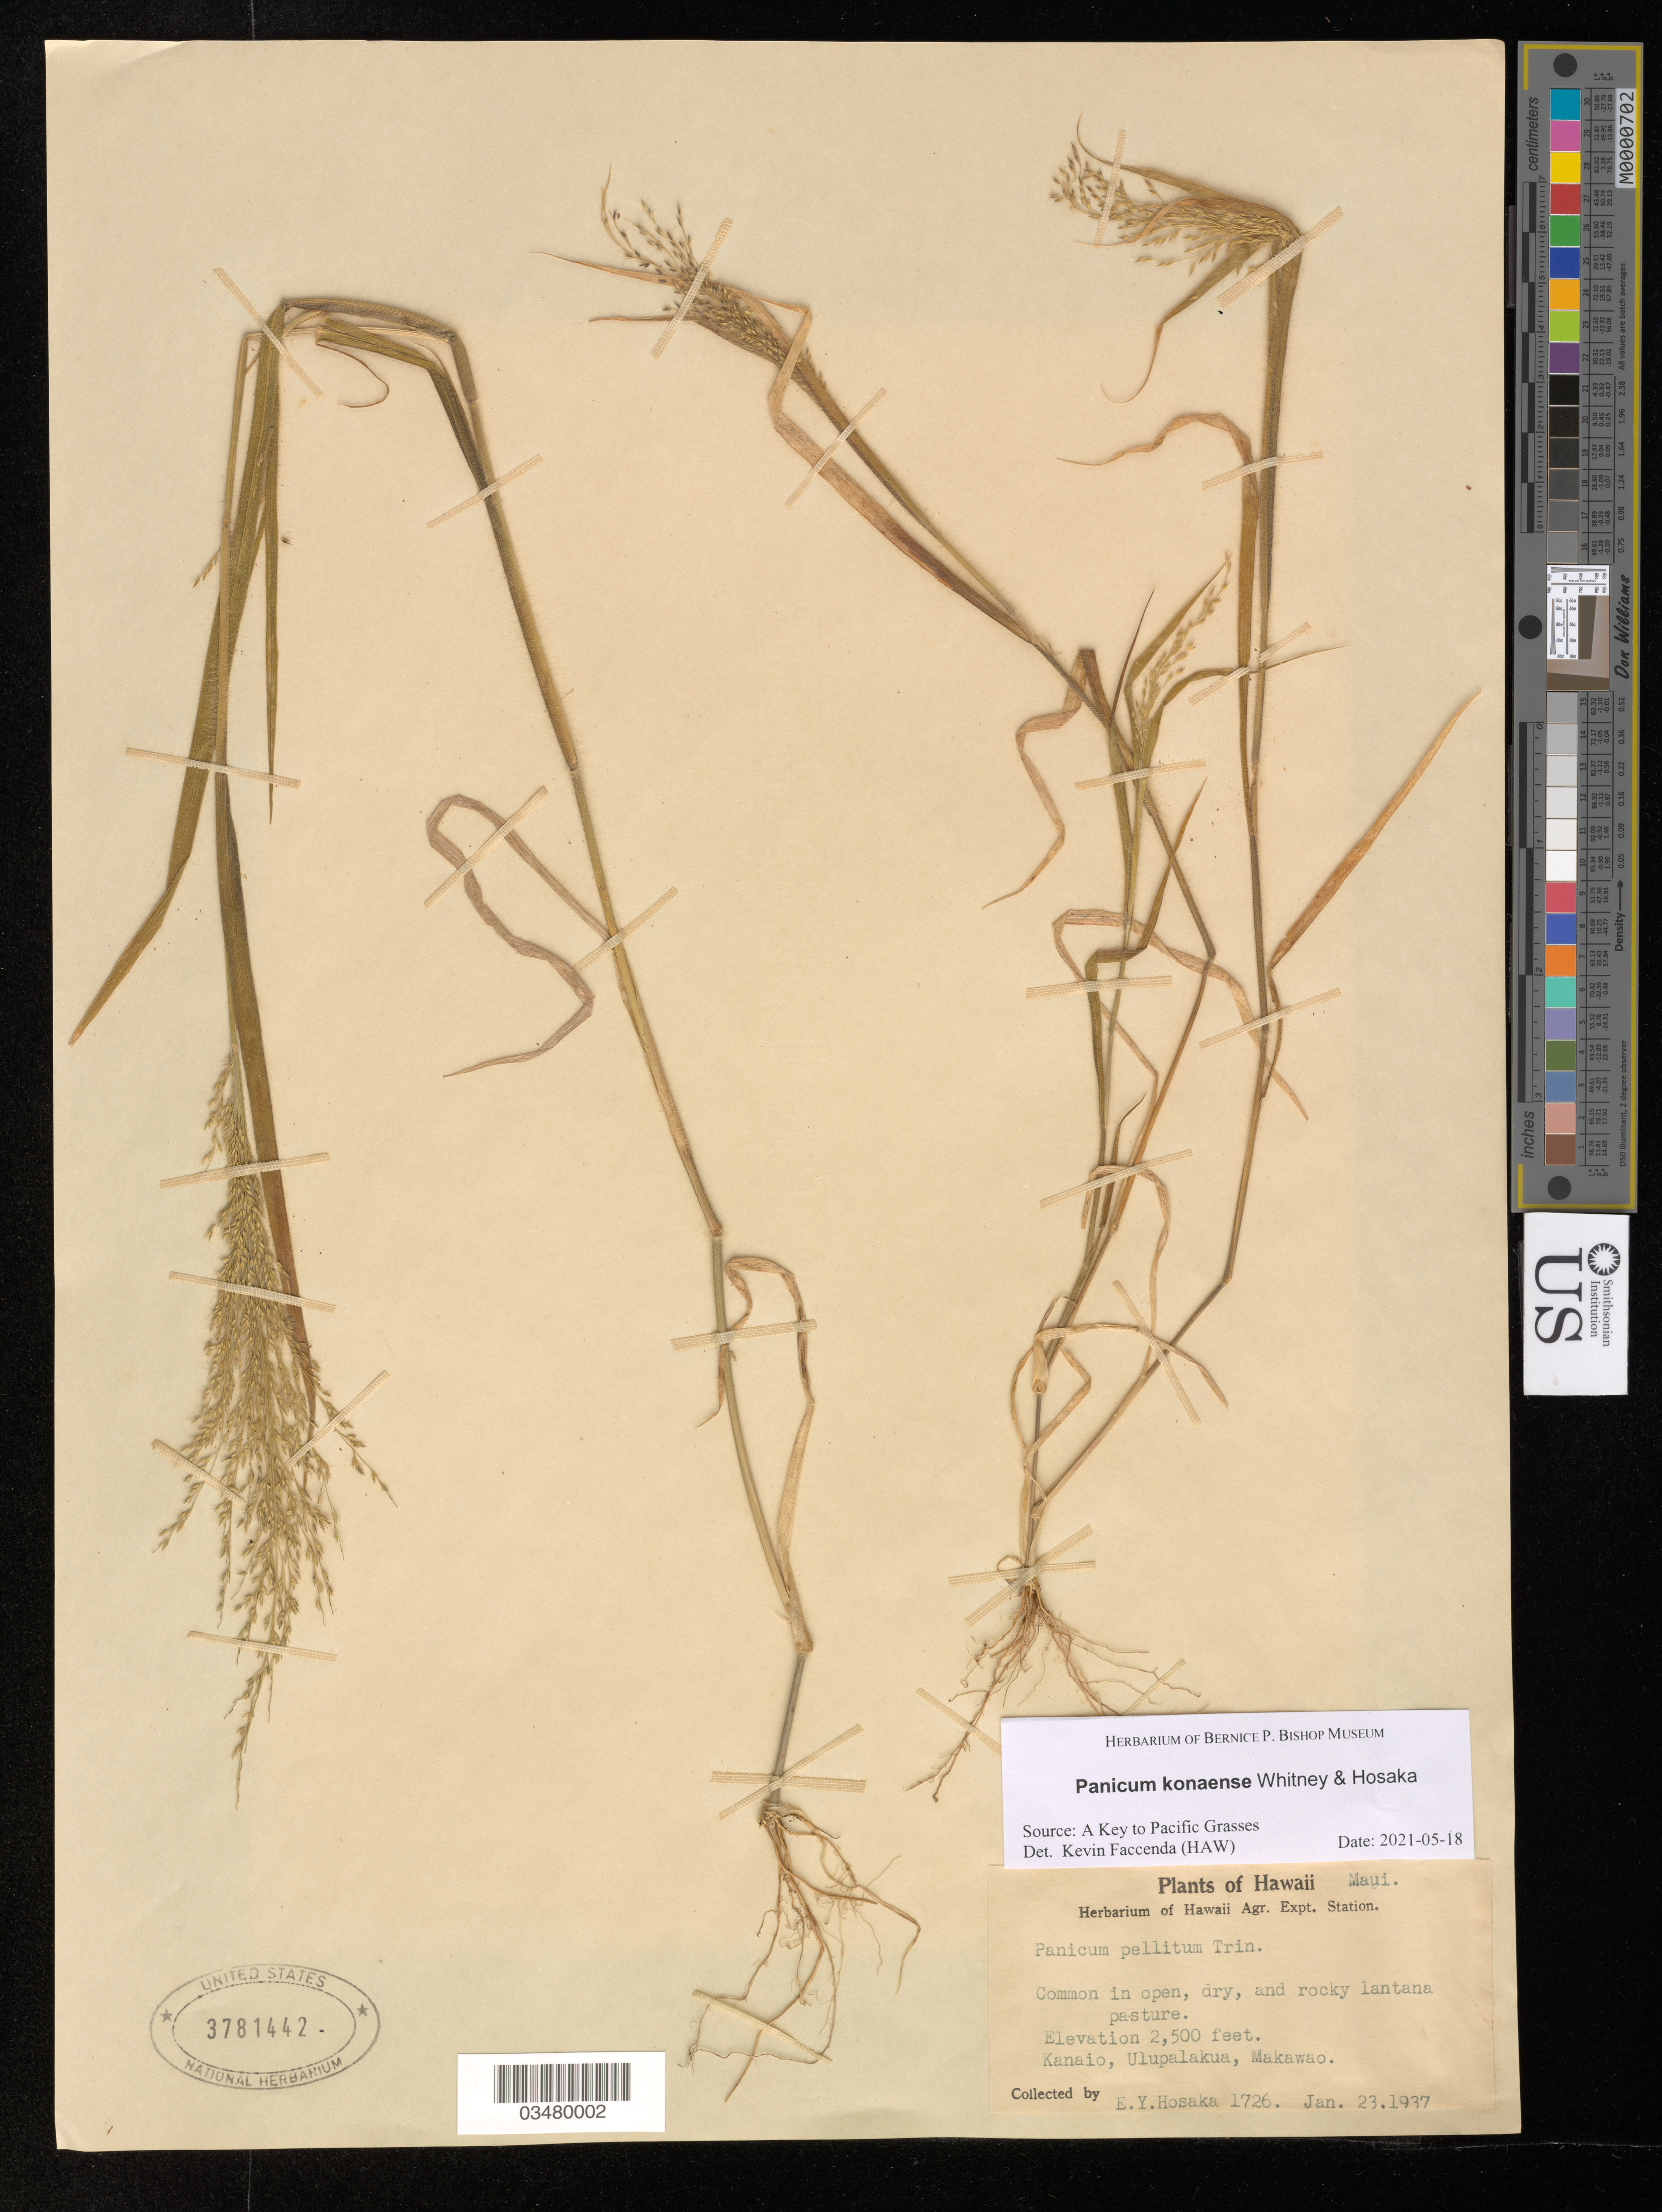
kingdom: Plantae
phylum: Tracheophyta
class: Liliopsida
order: Poales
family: Poaceae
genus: Panicum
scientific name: Panicum konaense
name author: Whitney & Hosaka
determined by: Faccenda, K.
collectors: E. Y. Hosaka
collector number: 1726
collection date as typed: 23 Jan 1937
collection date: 1937-01-23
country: United States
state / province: Hawaii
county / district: Maui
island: Maui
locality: Kanaio, Ulupalakua, Makawao District.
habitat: Open, dry, rocky pasture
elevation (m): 762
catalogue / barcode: US 3781442